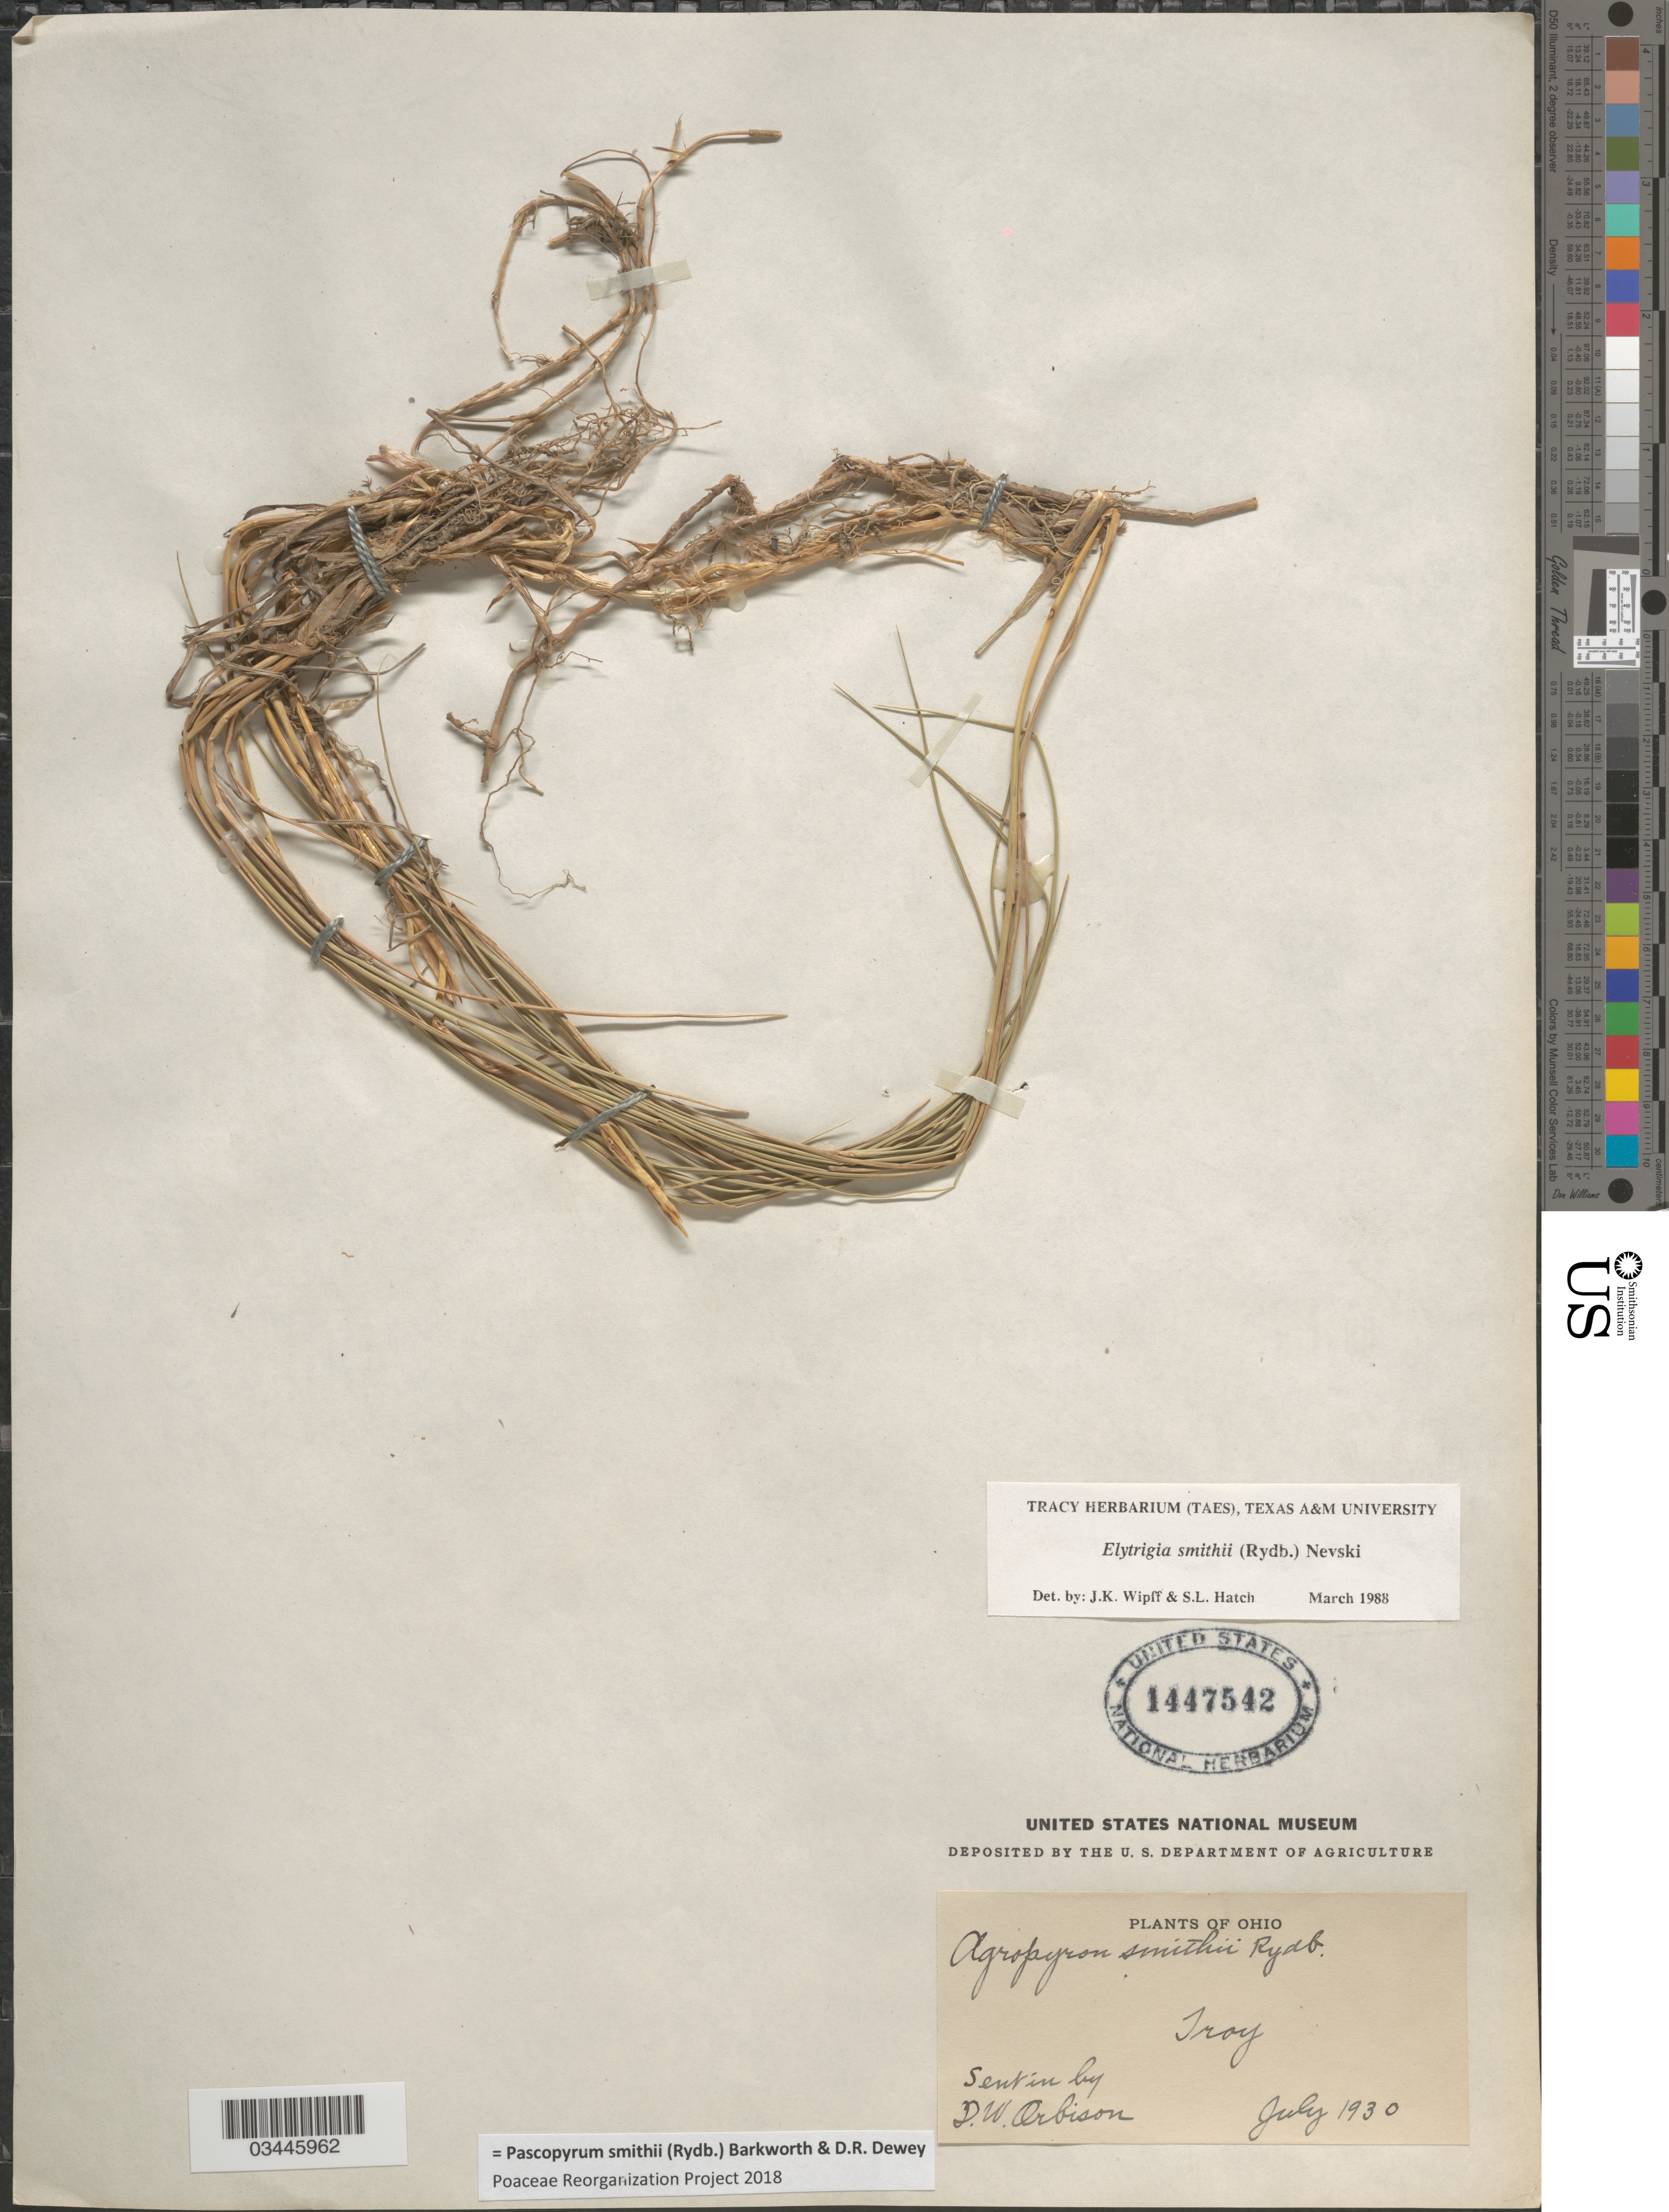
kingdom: Plantae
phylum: Tracheophyta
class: Liliopsida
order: Poales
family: Poaceae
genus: Pascopyrum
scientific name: Pascopyrum smithii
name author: (Rydb.) Barkworth & Dewey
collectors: D. Orbison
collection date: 1930-07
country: United States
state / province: Ohio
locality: Troy.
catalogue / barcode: US 1447542